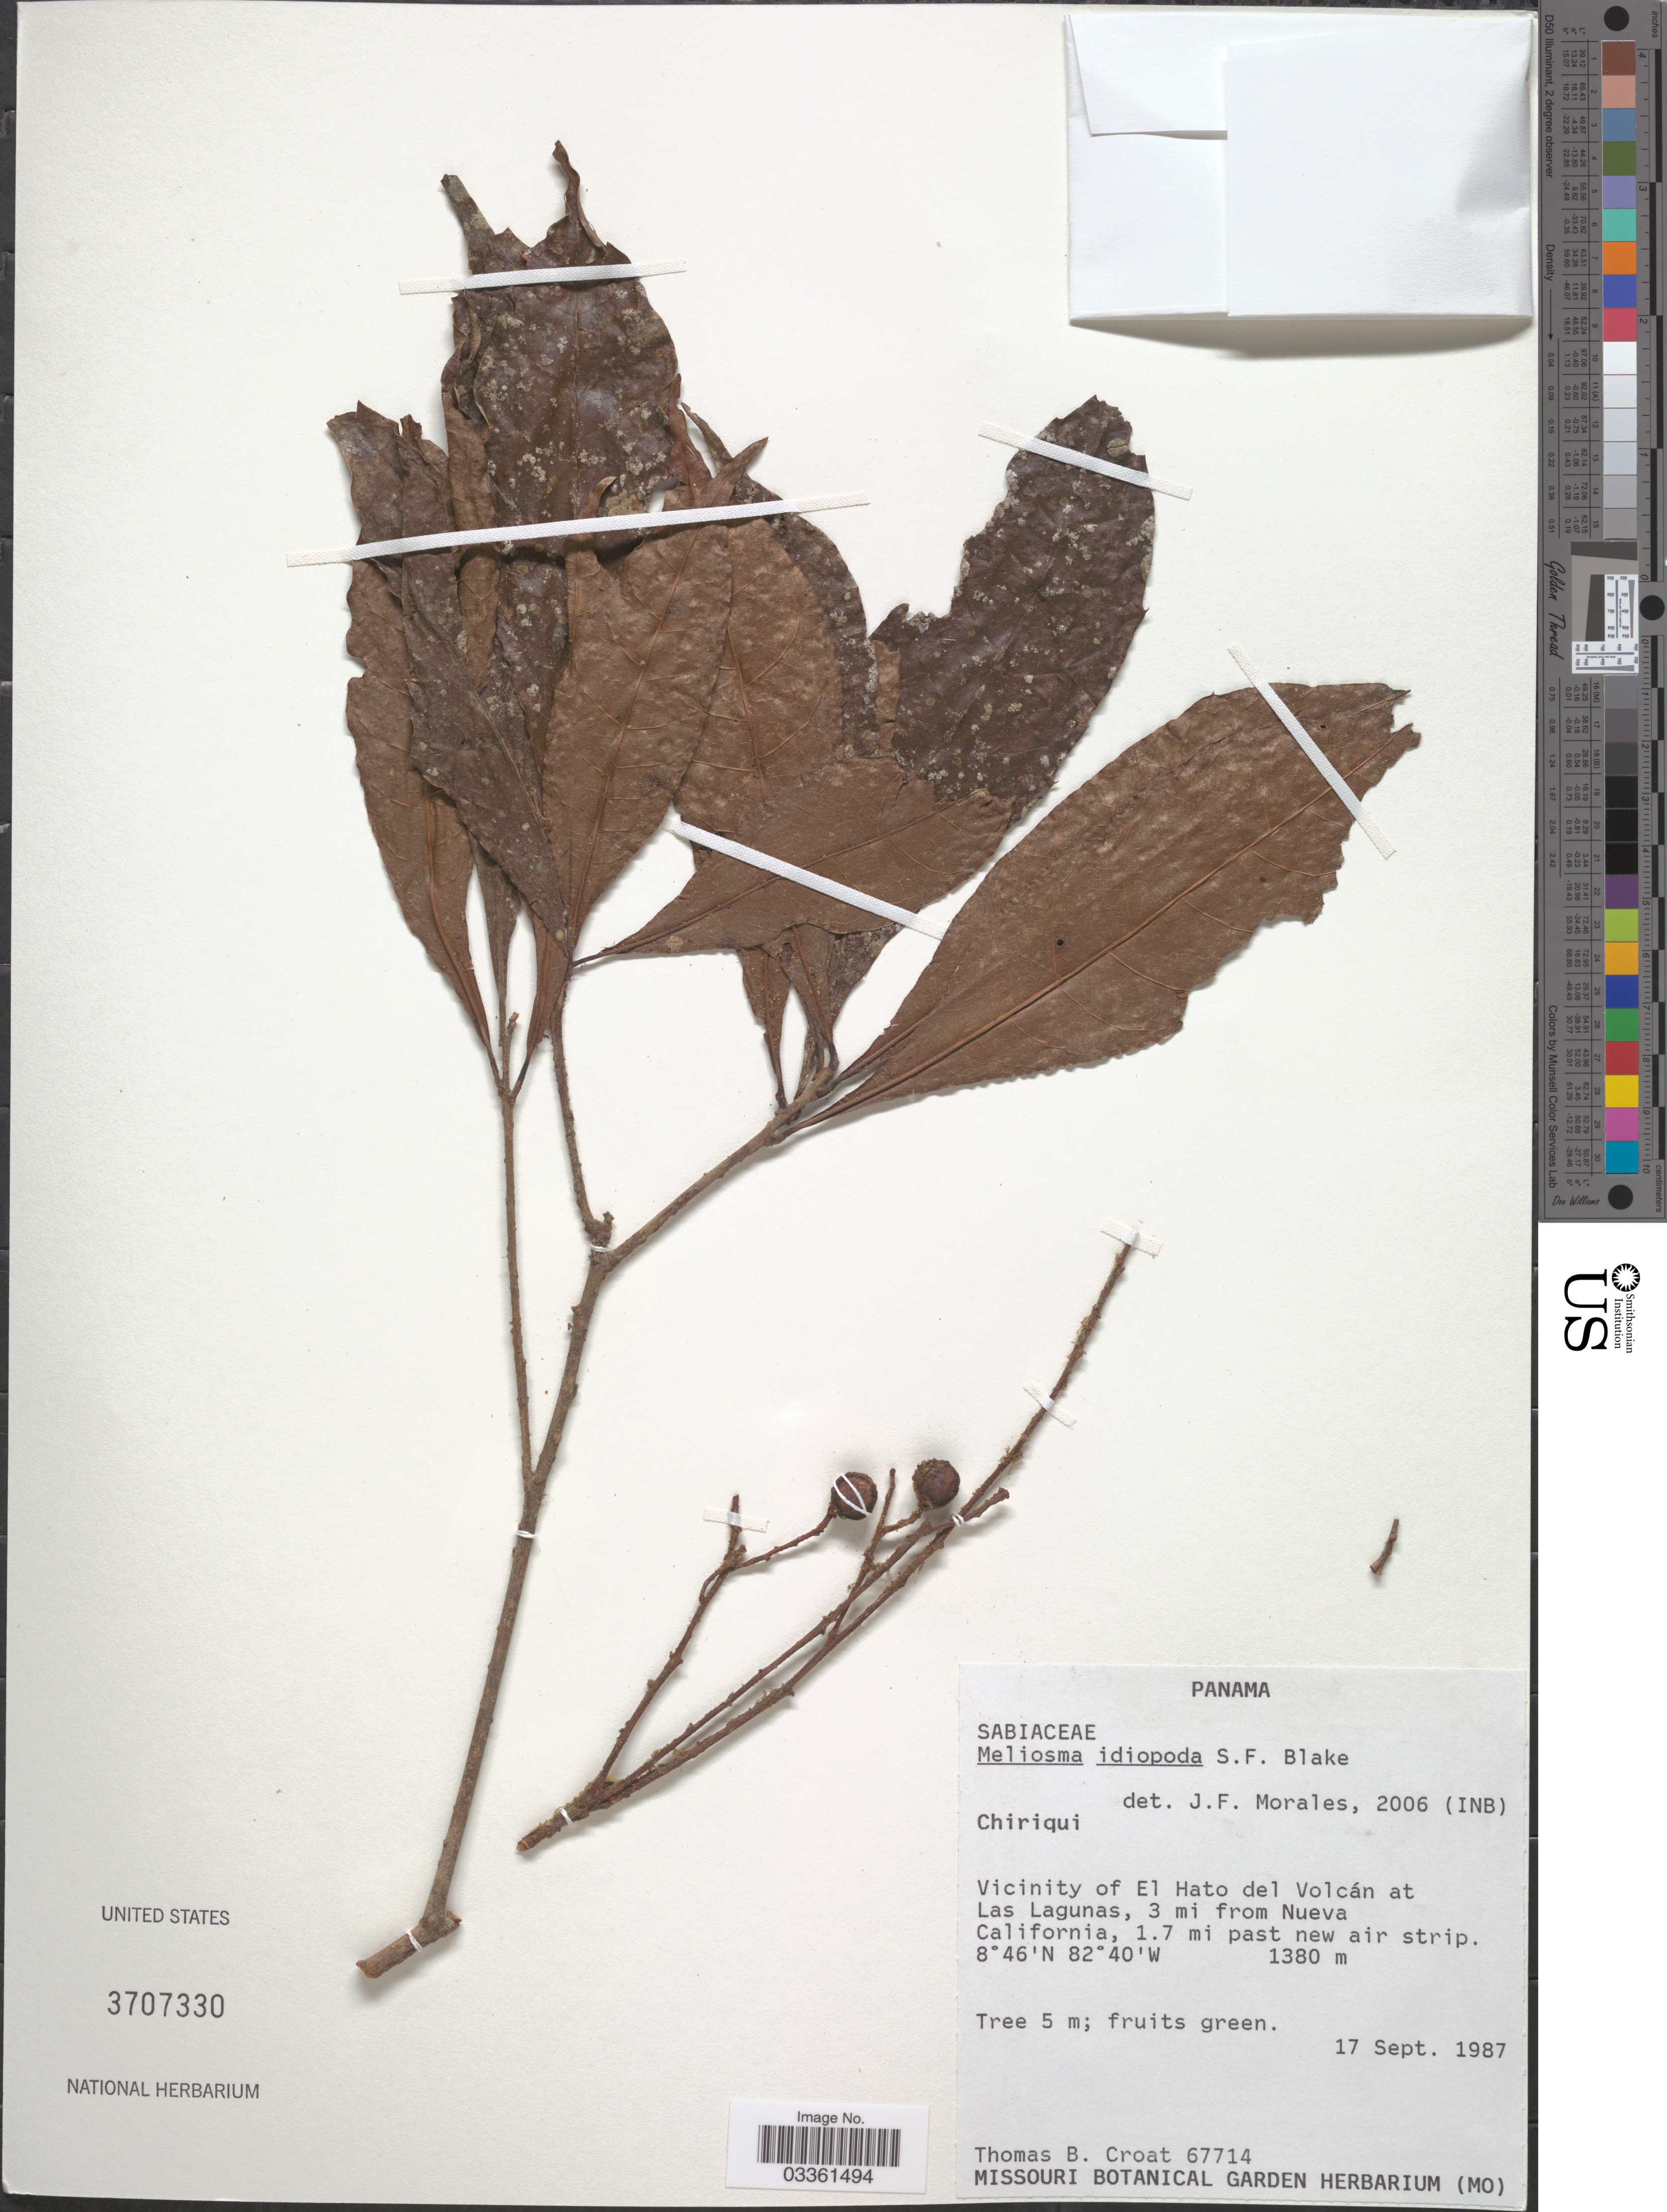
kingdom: Plantae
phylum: Tracheophyta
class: Magnoliopsida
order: Proteales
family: Sabiaceae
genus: Meliosma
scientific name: Meliosma idiopoda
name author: S.F. Blake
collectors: T. B. Croat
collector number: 67714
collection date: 1987-09-17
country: Panama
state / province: Chiriqui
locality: Vicinity of El Hato del Volcán at Las Lagunas, 3 mi from Nueva California, 1.7 mi past new air strip.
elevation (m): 1380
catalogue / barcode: US 3707330